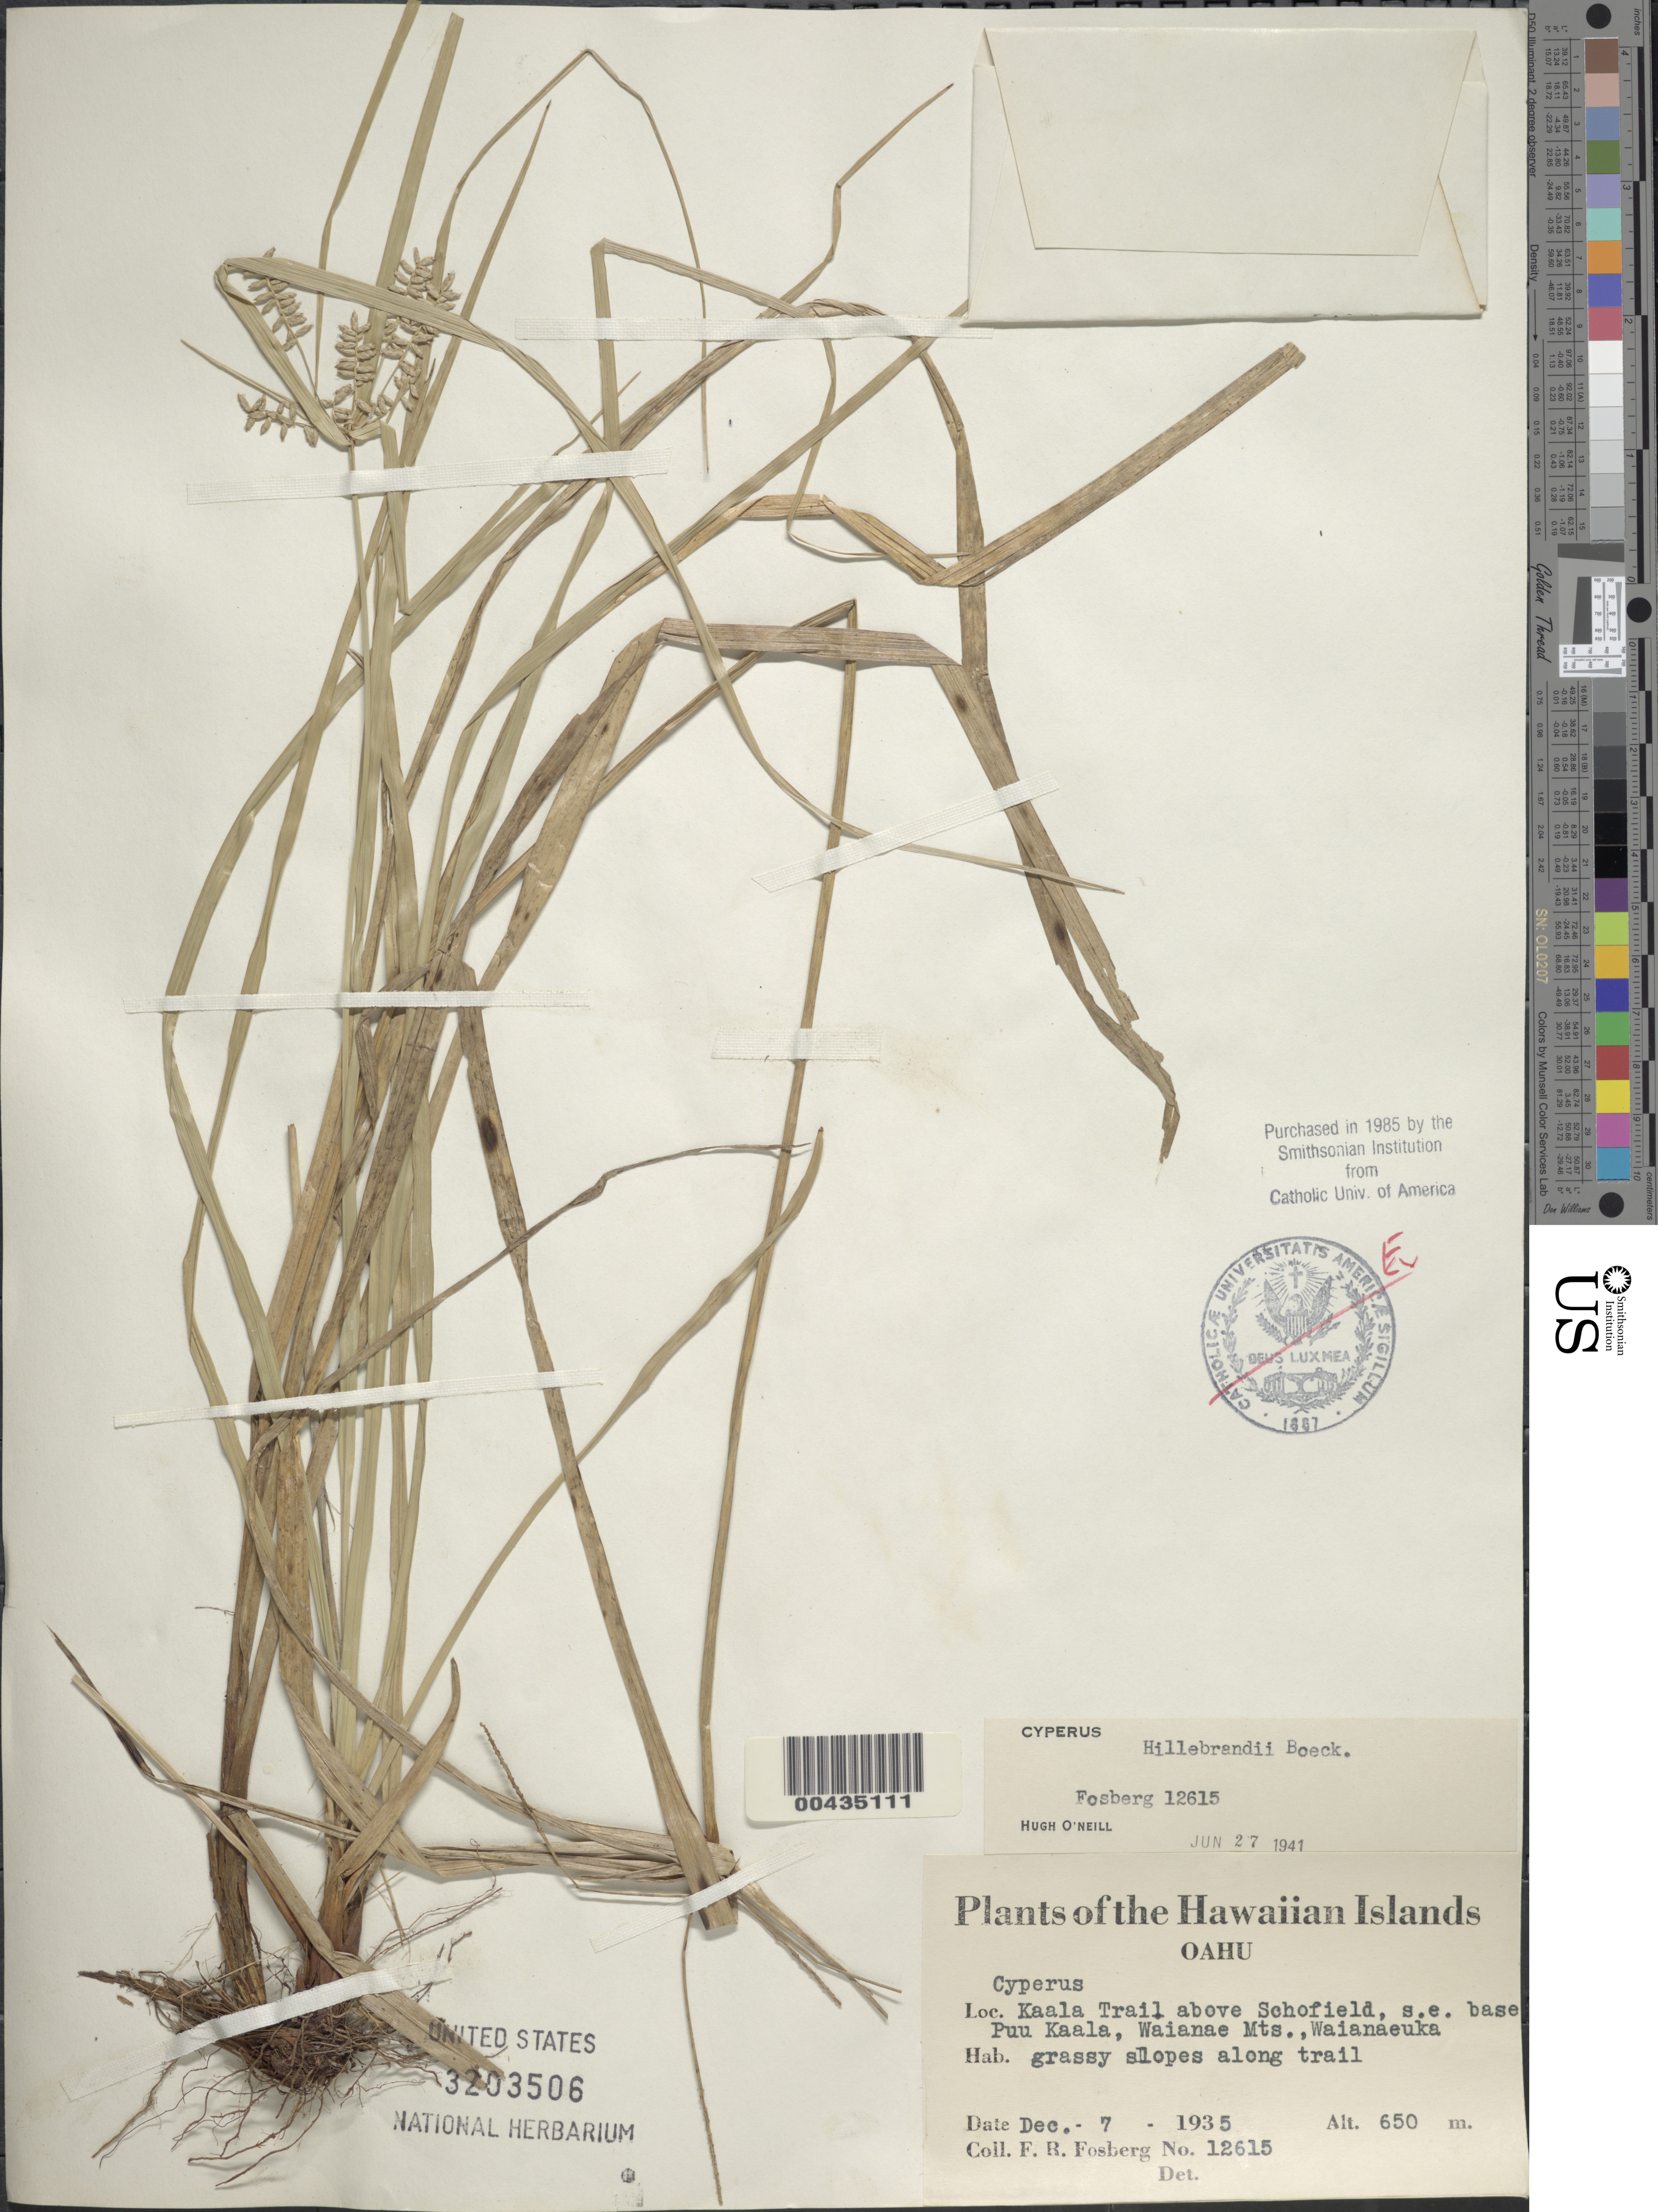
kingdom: Plantae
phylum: Tracheophyta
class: Liliopsida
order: Poales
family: Cyperaceae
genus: Cyperus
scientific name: Cyperus hillebrandii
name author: Boeckeler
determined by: O'Neill, Hugh T.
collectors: F. R. Fosberg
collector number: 12615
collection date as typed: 7 Dec 1935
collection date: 1935-12-07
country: United States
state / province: Hawaii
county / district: Honolulu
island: Oahu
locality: Kaala Trail above Schofield, SE base Puu Kaala, Waianae Mountains, Waianaeuka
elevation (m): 650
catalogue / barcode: US 3203506